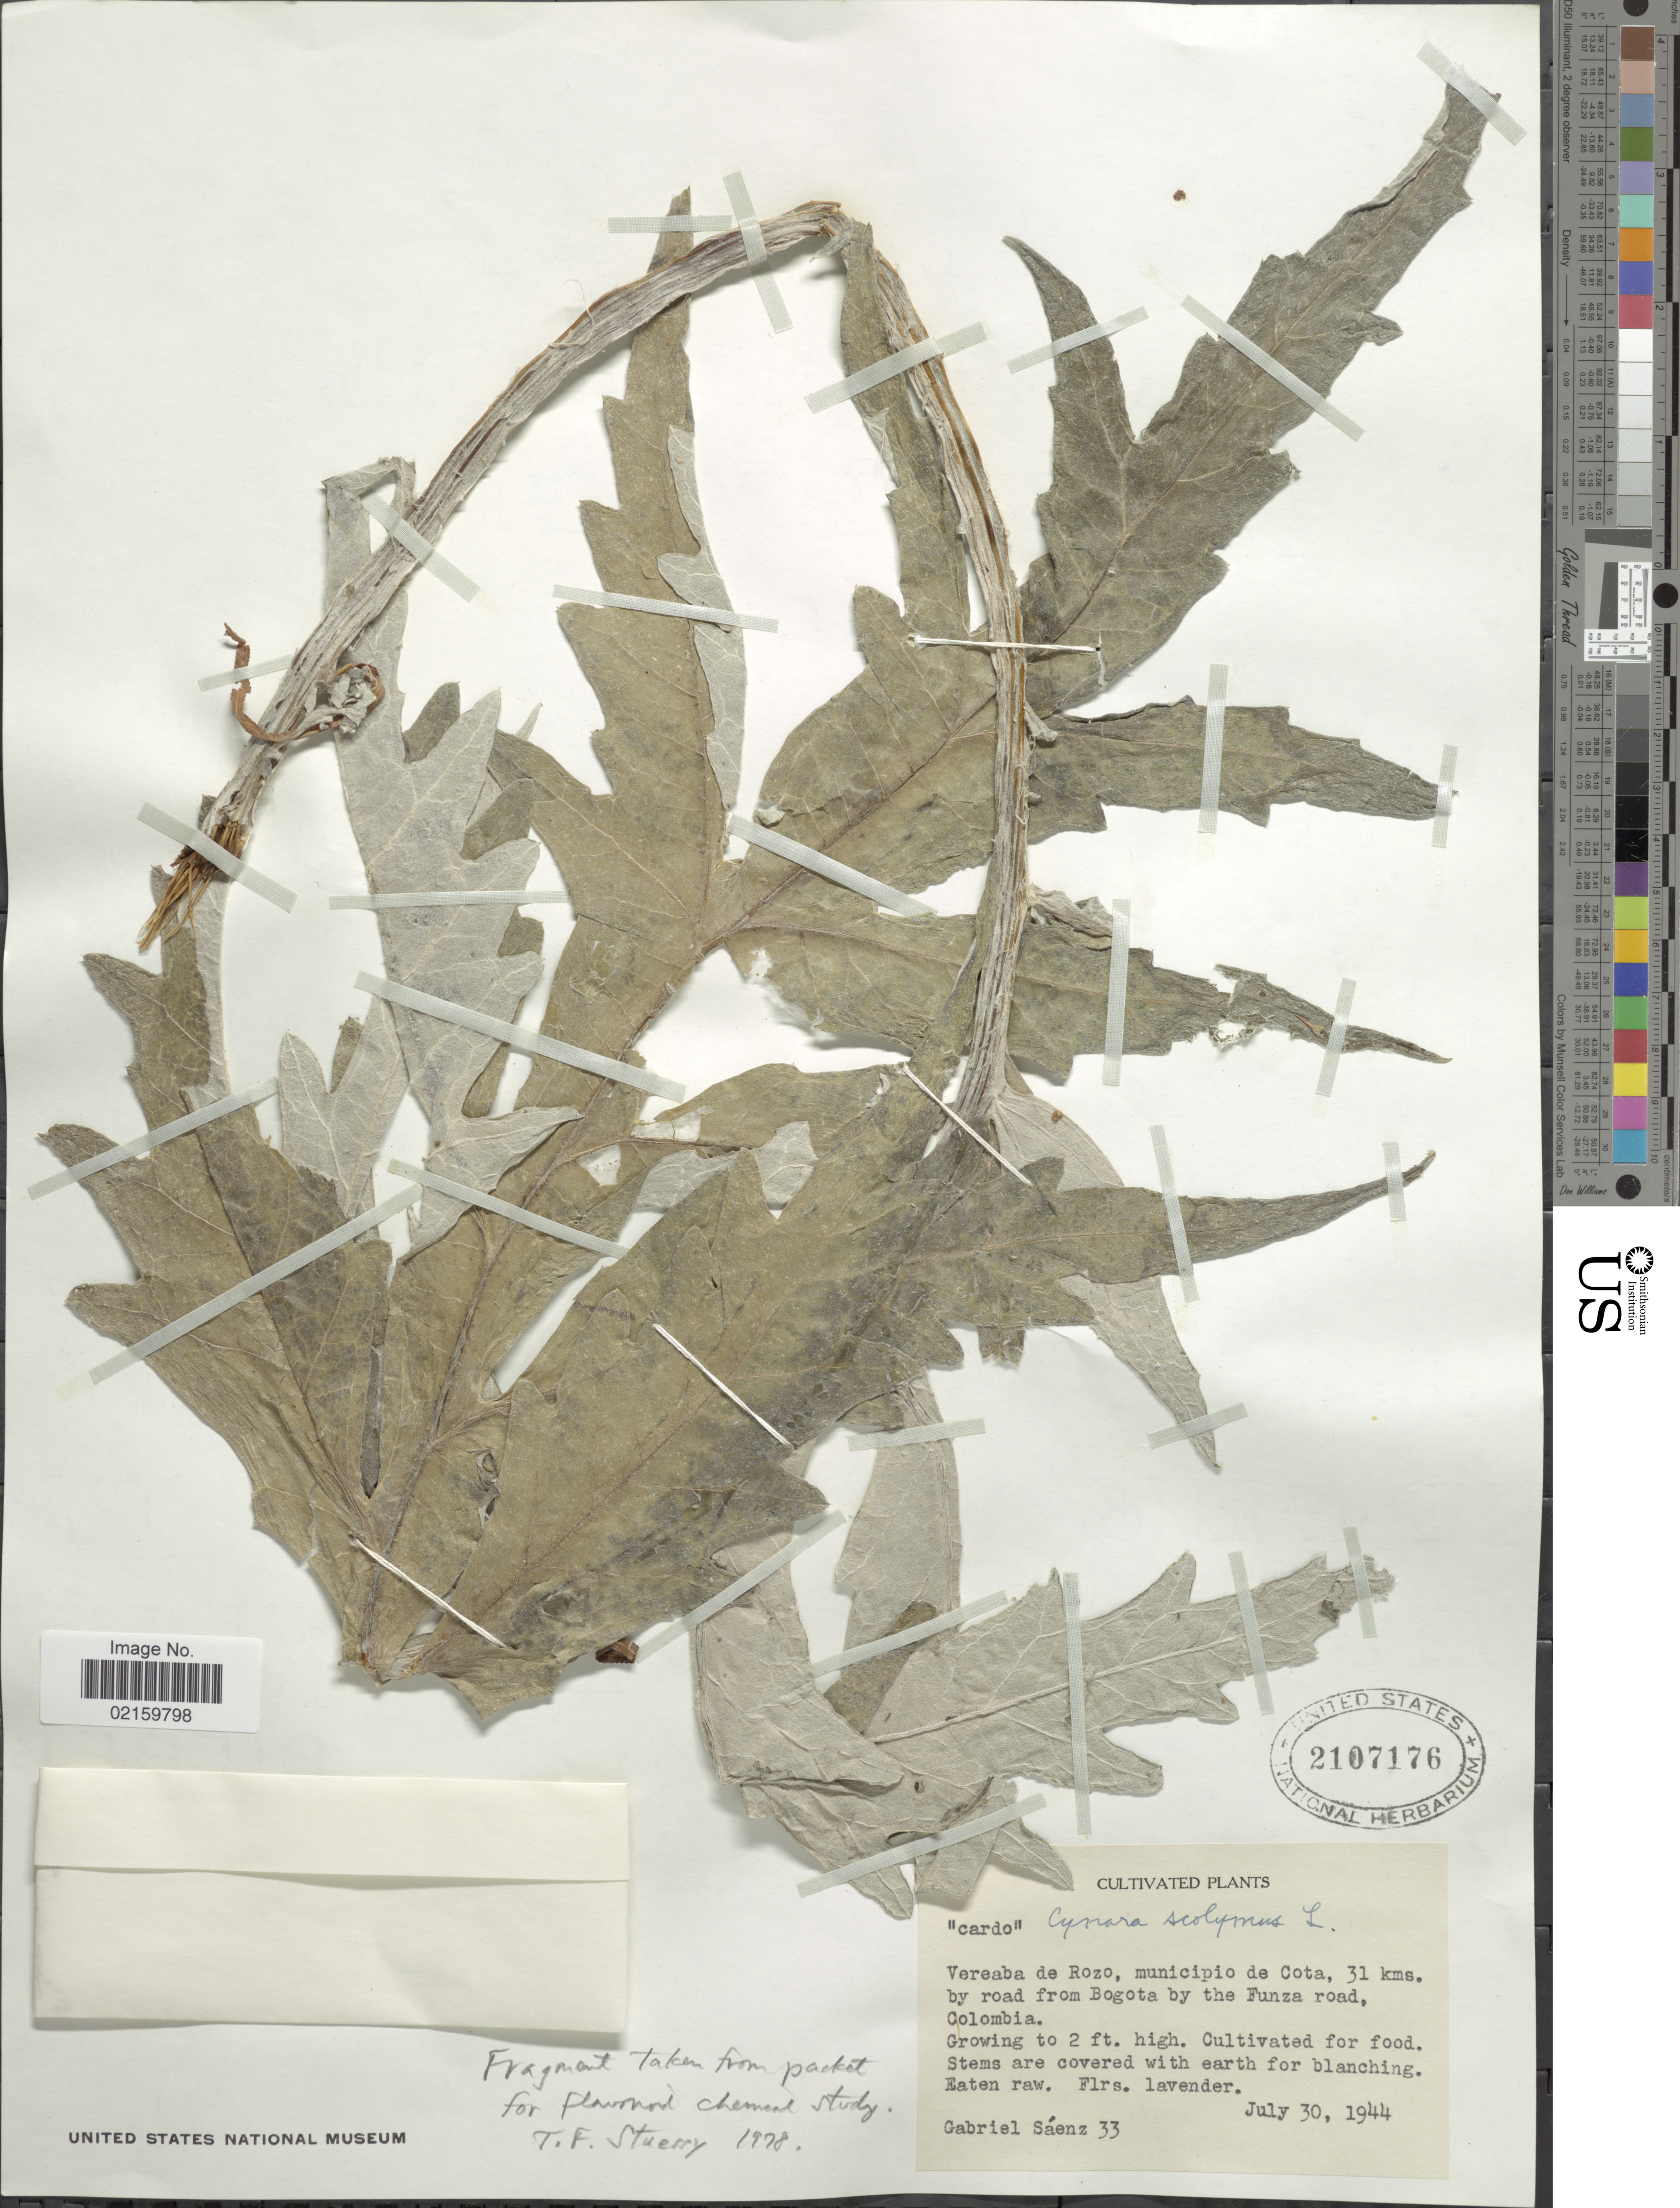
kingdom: Plantae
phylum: Tracheophyta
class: Magnoliopsida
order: Asterales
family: Asteraceae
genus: Cynara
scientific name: Cynara scolymus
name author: L.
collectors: G. Saenz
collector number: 33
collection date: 1944-07-30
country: Colombia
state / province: Bogota D.C.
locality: Vereaba de Rozo, municipio de Cota, 31 kms. by road from Bogota by the Funza road, Colombia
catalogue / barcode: US 2107176